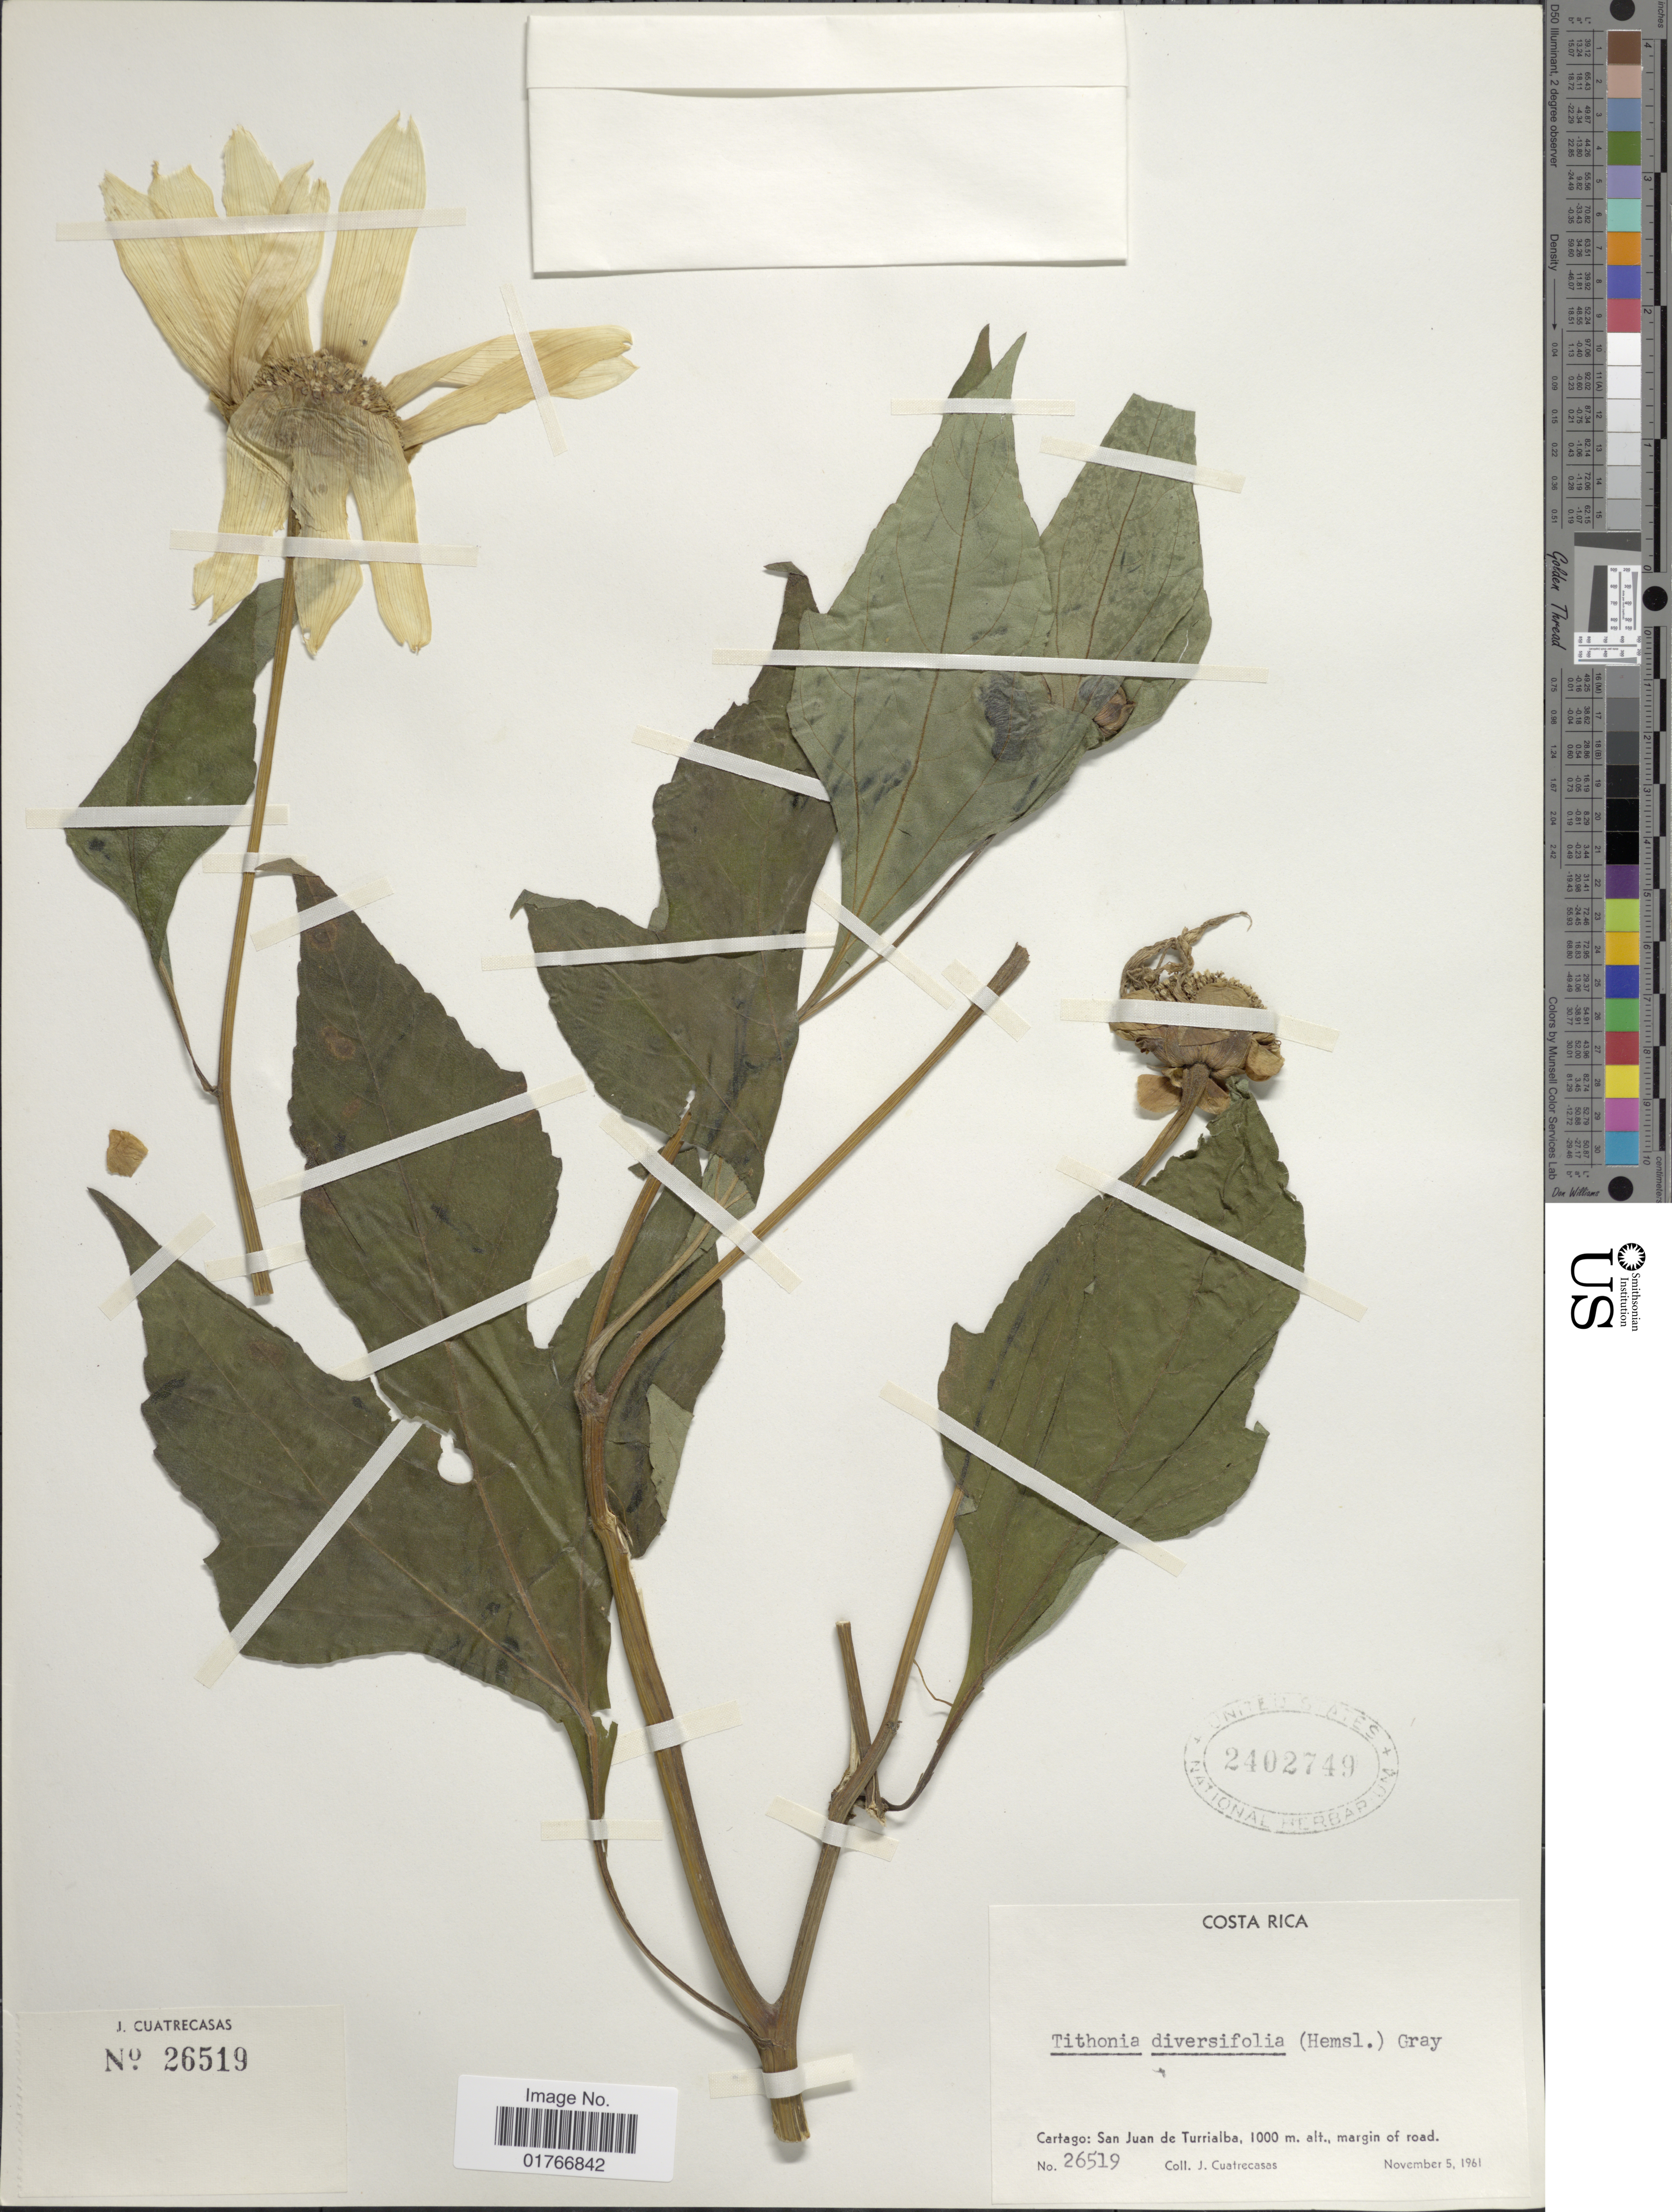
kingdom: Plantae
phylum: Tracheophyta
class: Magnoliopsida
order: Asterales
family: Asteraceae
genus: Tithonia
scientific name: Tithonia diversifolia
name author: (Hemsl.) A. Gray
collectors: J. Cuatrecasas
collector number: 26519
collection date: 1961-11-05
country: Costa Rica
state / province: Cartago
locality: San Juan de Turrialba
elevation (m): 1000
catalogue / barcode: US 2402749